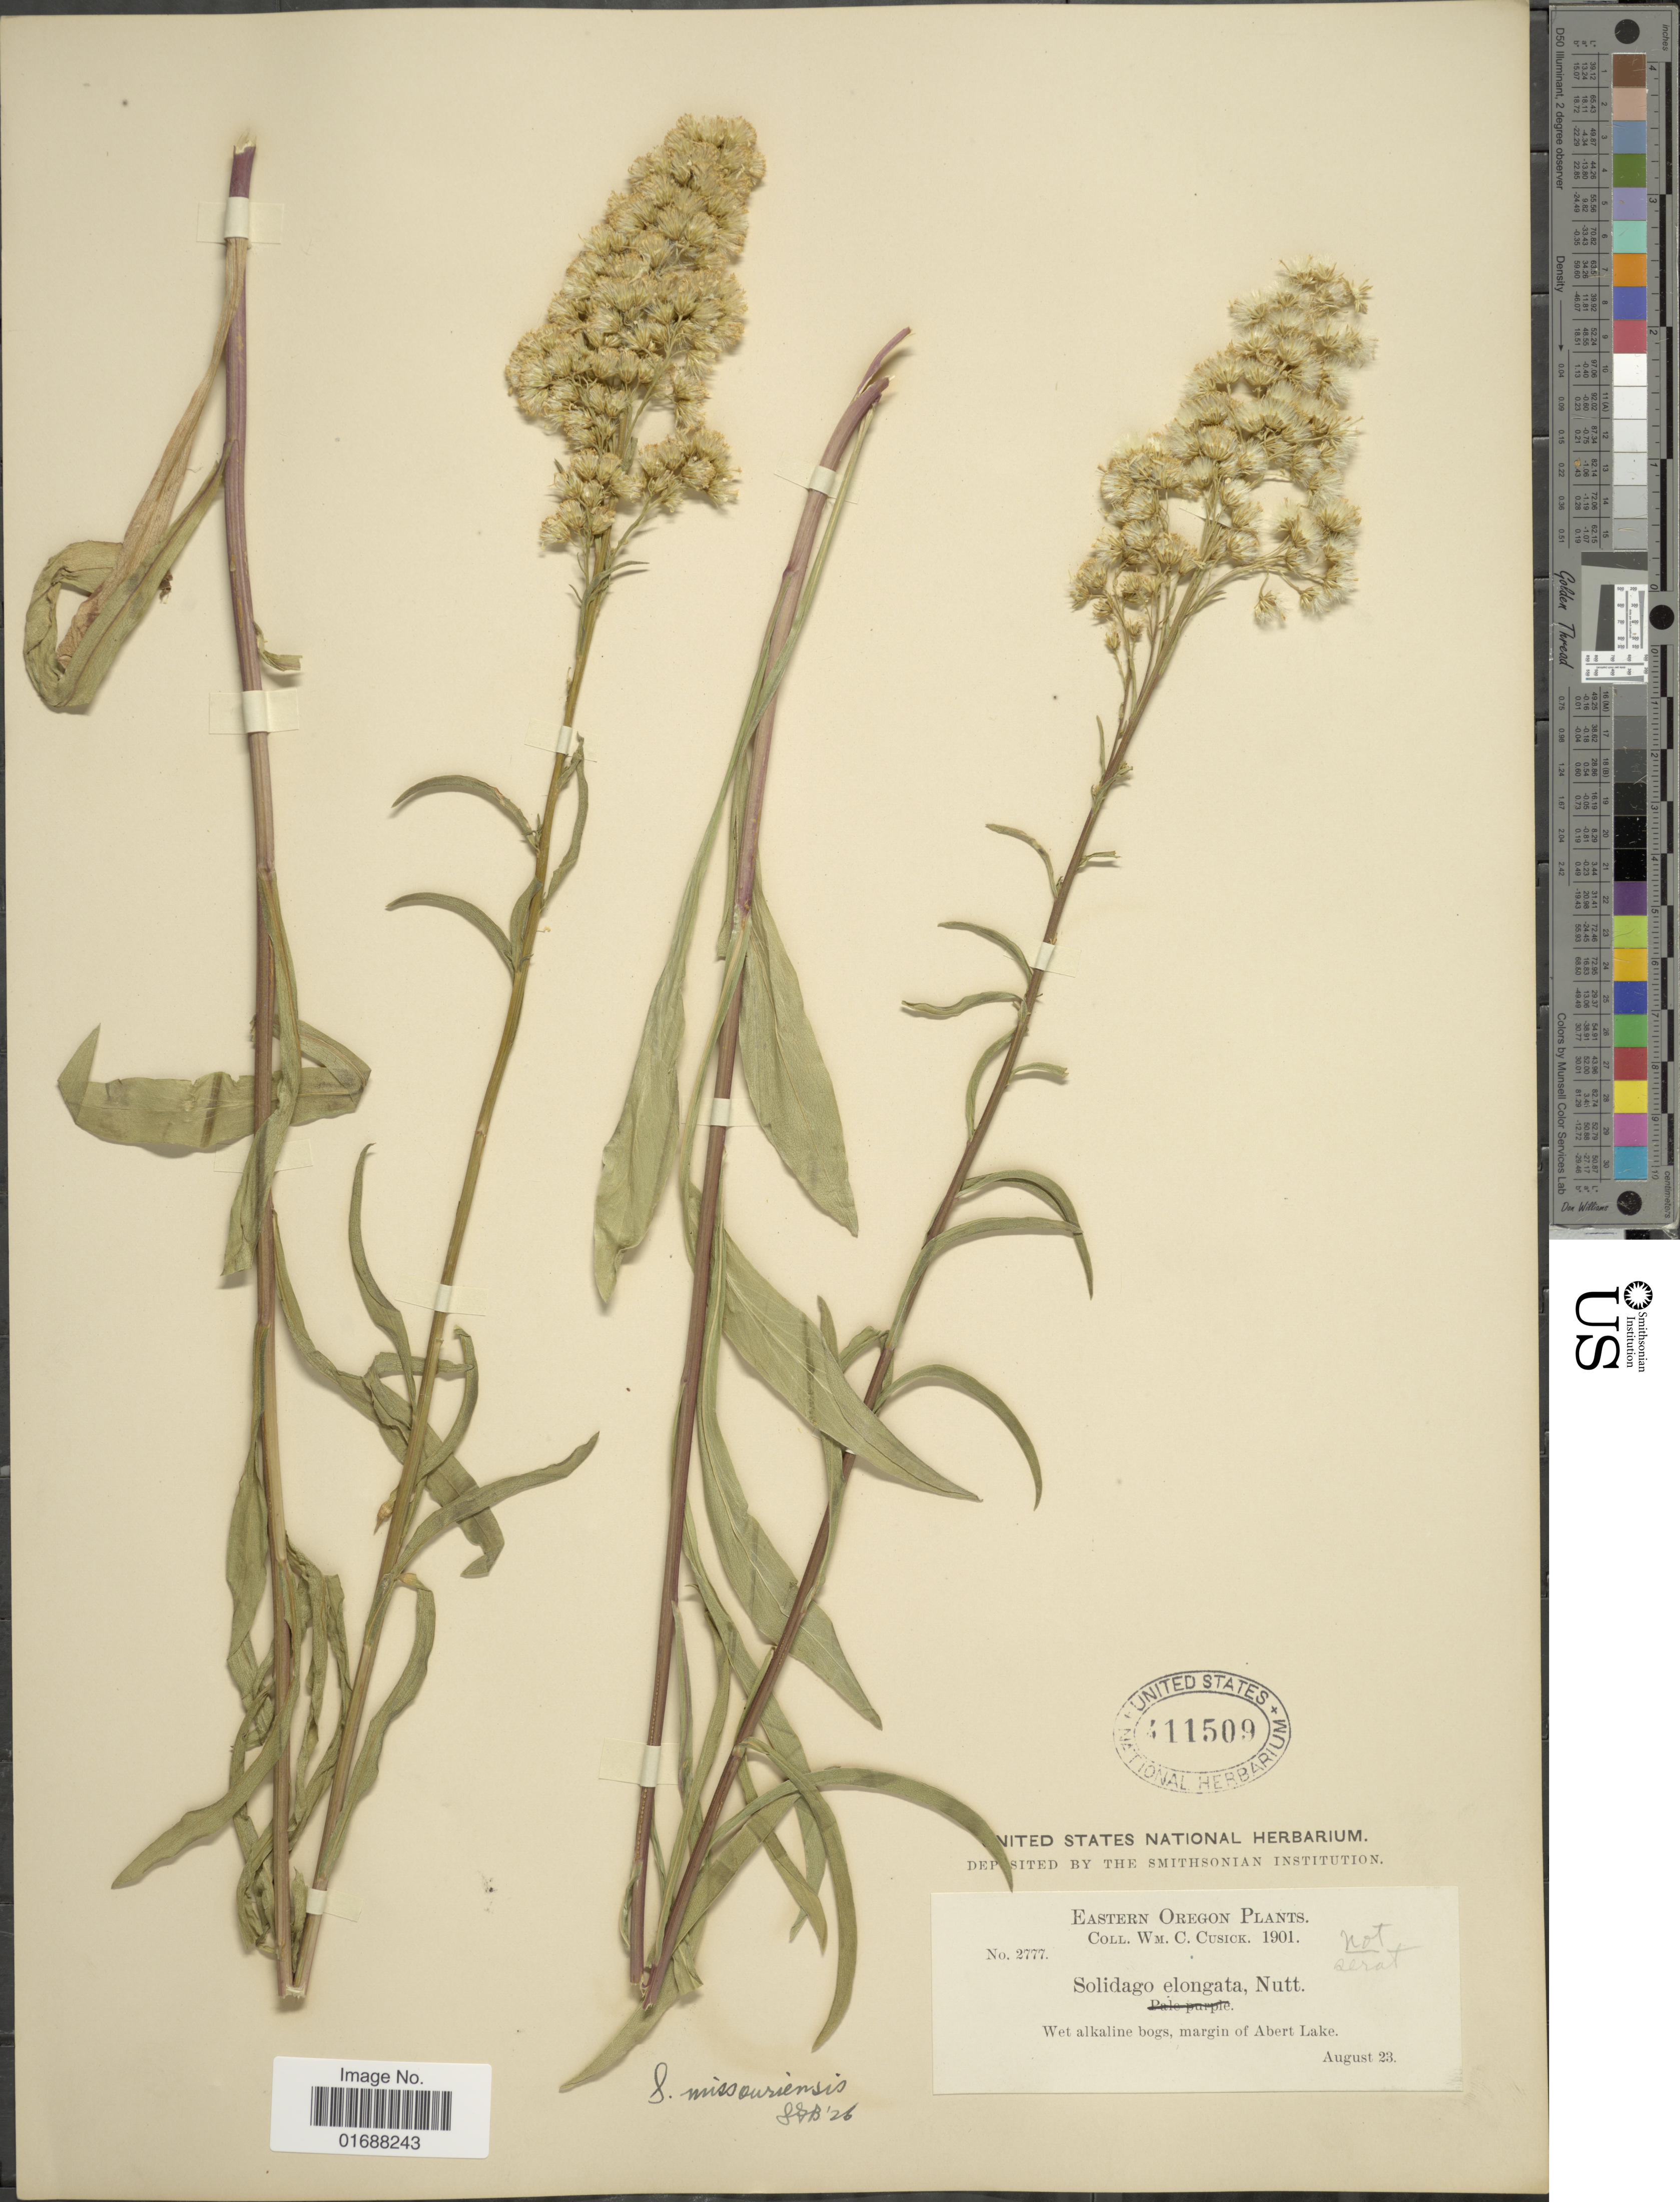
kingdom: Plantae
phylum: Tracheophyta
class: Magnoliopsida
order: Asterales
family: Asteraceae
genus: Solidago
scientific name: Solidago missouriensis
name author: Nutt.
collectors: W. C. Cusick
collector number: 2777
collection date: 1901-08-23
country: United States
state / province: Oregon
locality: Eastern Oregon. Margin of Abert Lake.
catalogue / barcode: US 411509